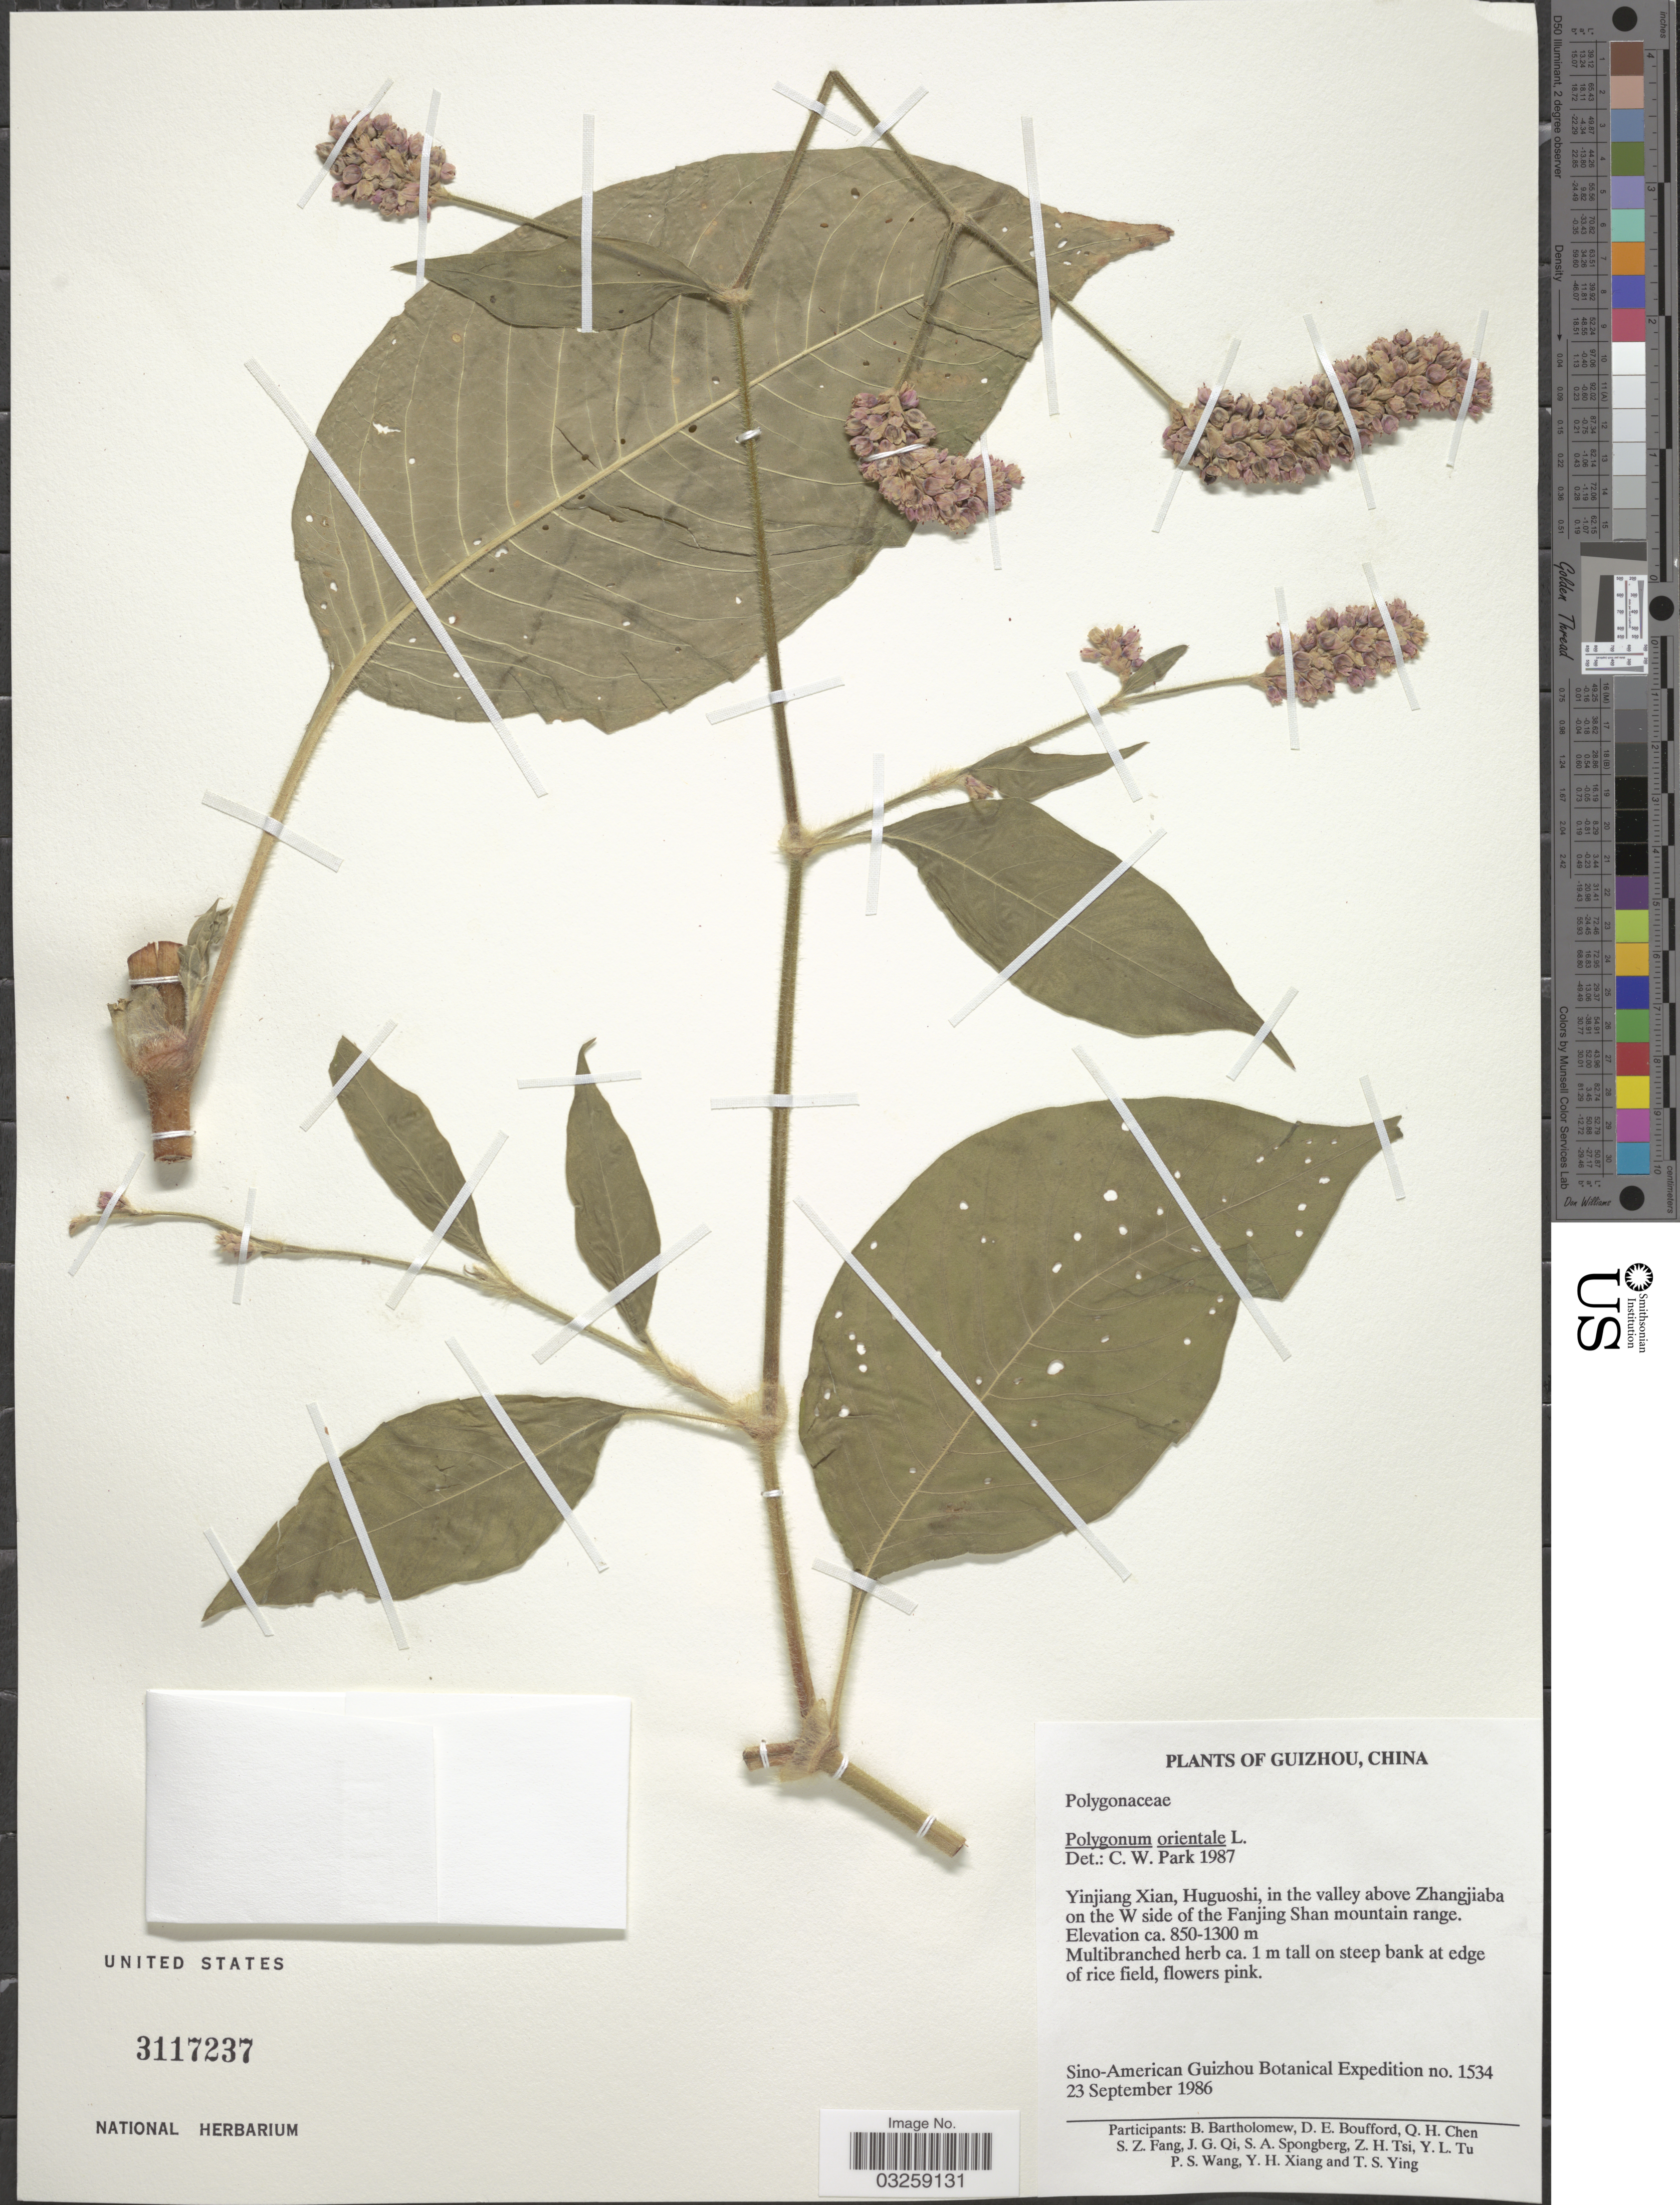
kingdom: Plantae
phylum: Tracheophyta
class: Magnoliopsida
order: Caryophyllales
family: Polygonaceae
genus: Polygonum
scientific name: Polygonum orientale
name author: L.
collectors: Sino-Amer. Guizhou Bot. Exped.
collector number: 1534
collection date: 1986-09-23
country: China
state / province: Guizhou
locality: Yinjiang Xian, Huguoshi, in the valley above Zhangjiaba on the W side of the Fanjing Shan mountain range.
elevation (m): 850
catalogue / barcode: US 3117237